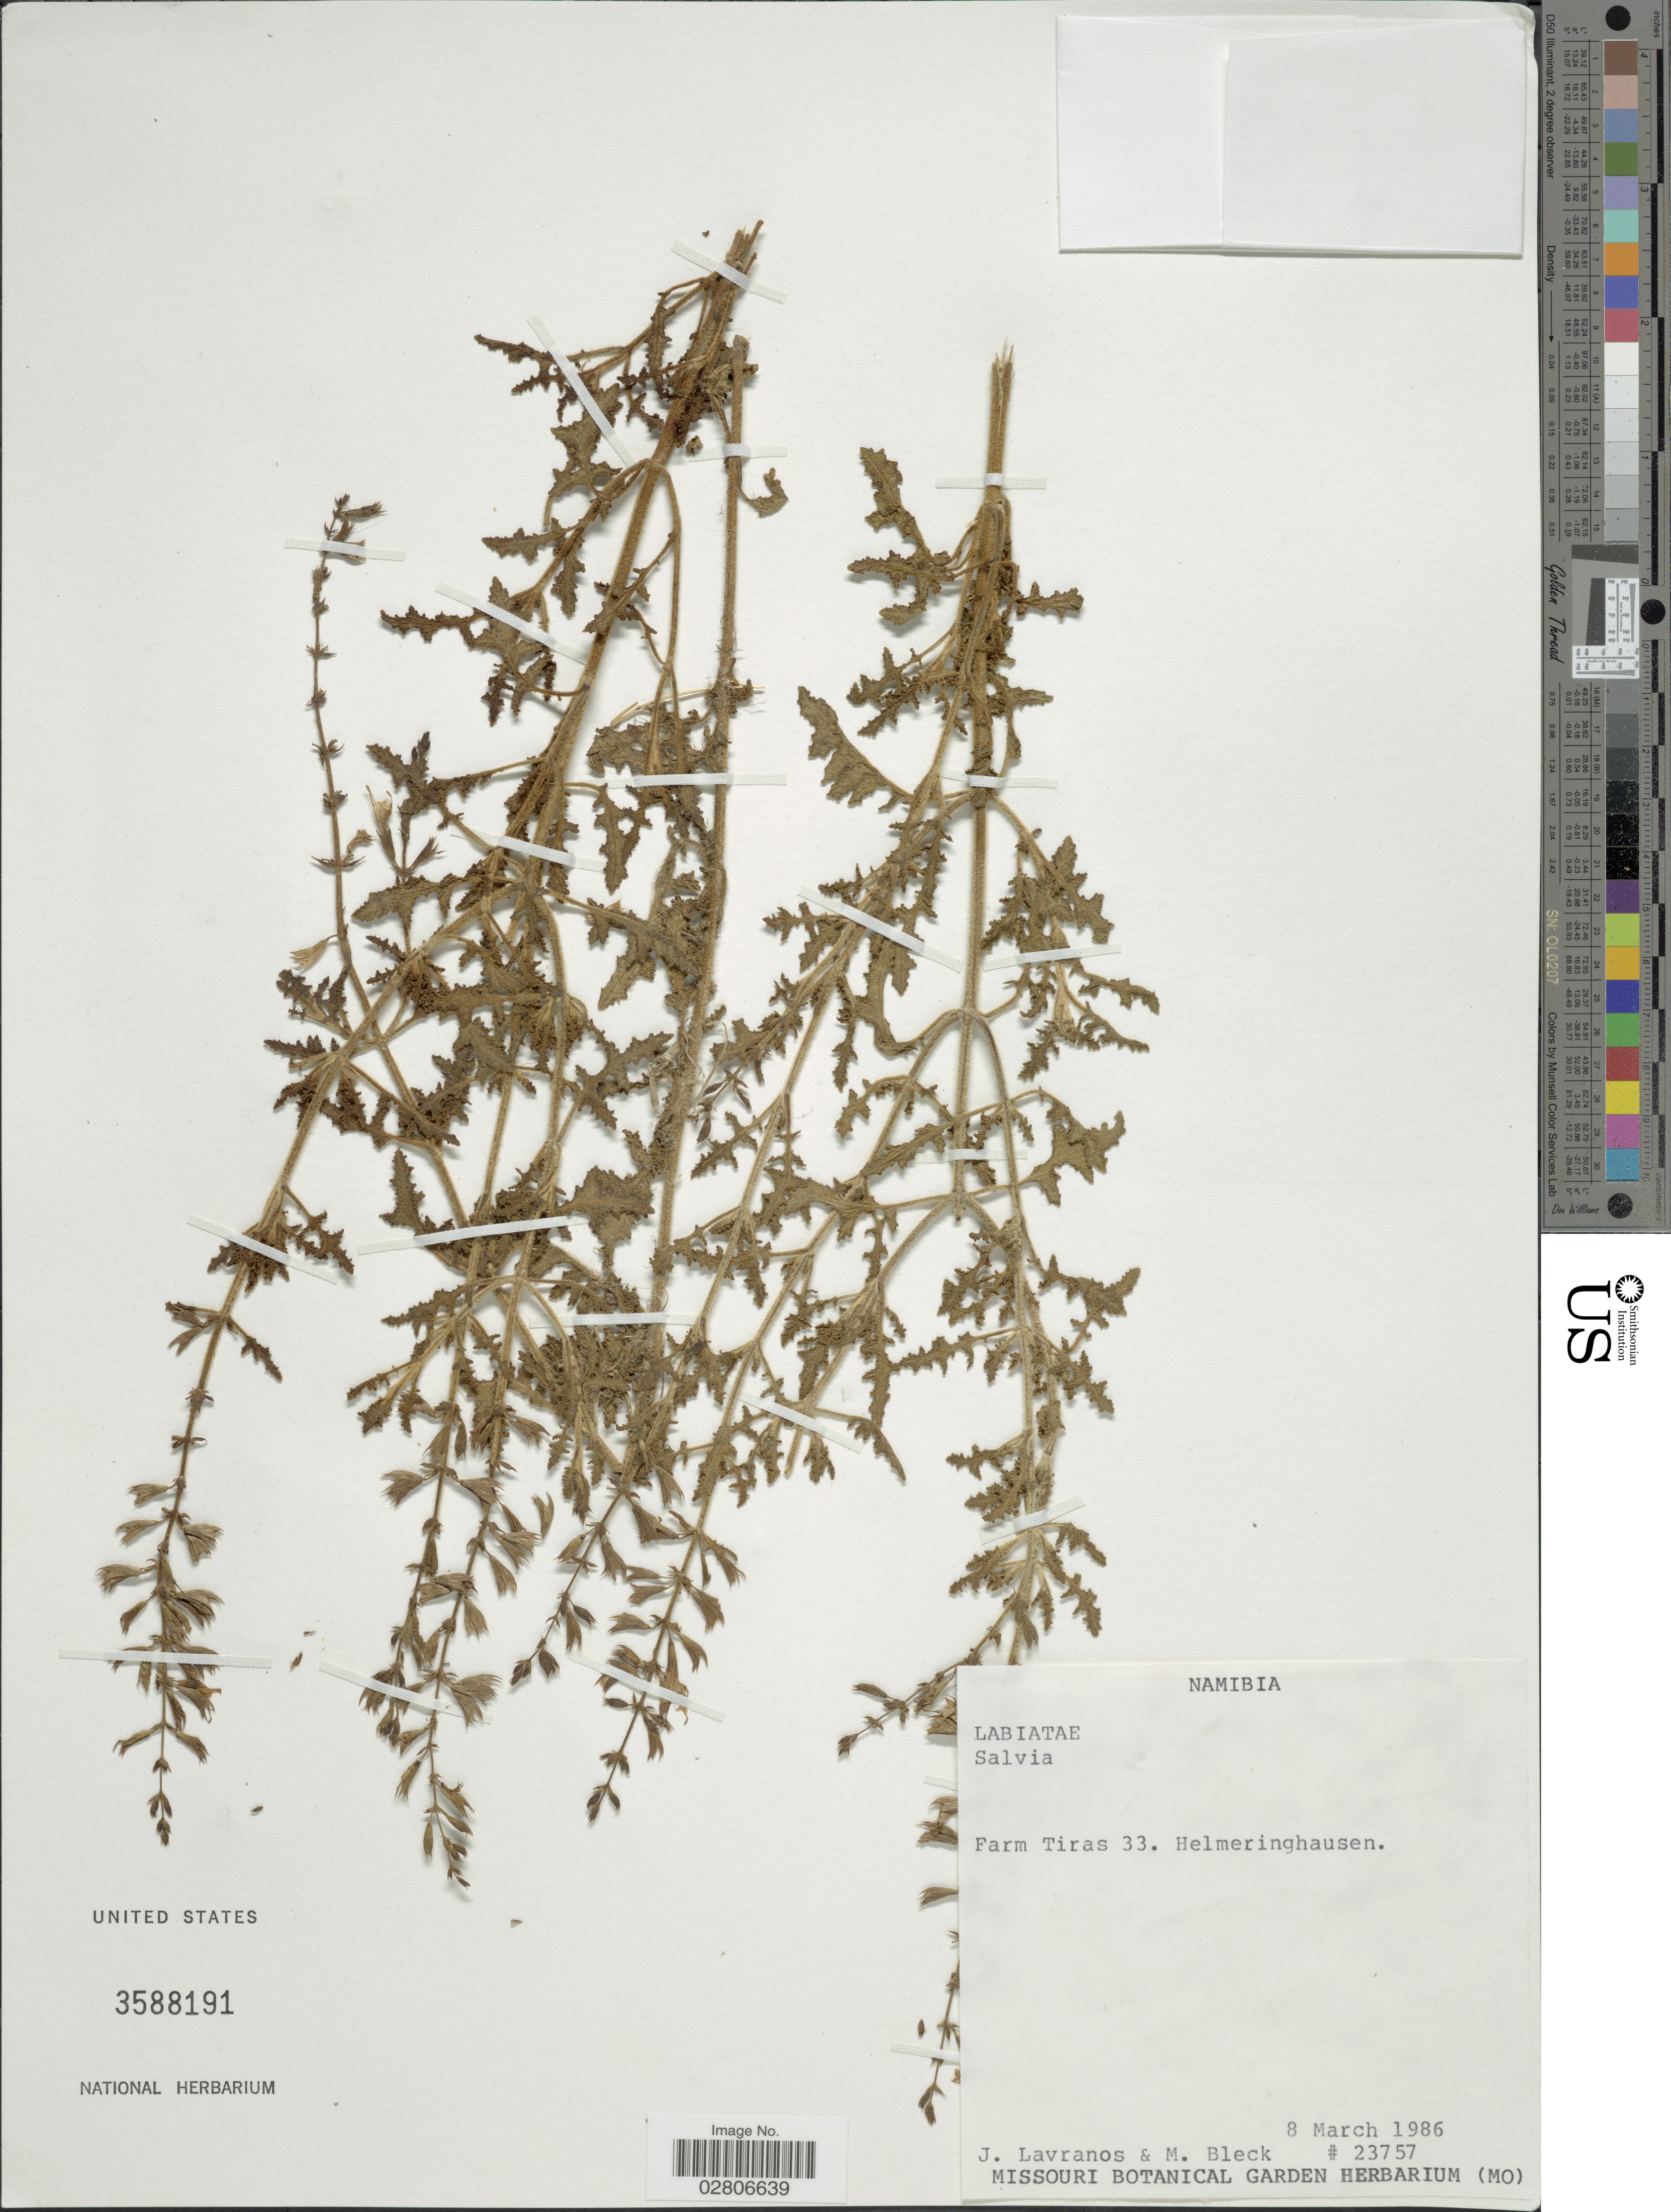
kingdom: Plantae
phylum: Tracheophyta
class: Magnoliopsida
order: Lamiales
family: Lamiaceae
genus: Salvia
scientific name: Salvia sp.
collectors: J. Lavranos & M. Bleck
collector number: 23757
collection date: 1986-03-08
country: Namibia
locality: Farm Tiras 33, Helmeringhausen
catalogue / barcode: US 3588191